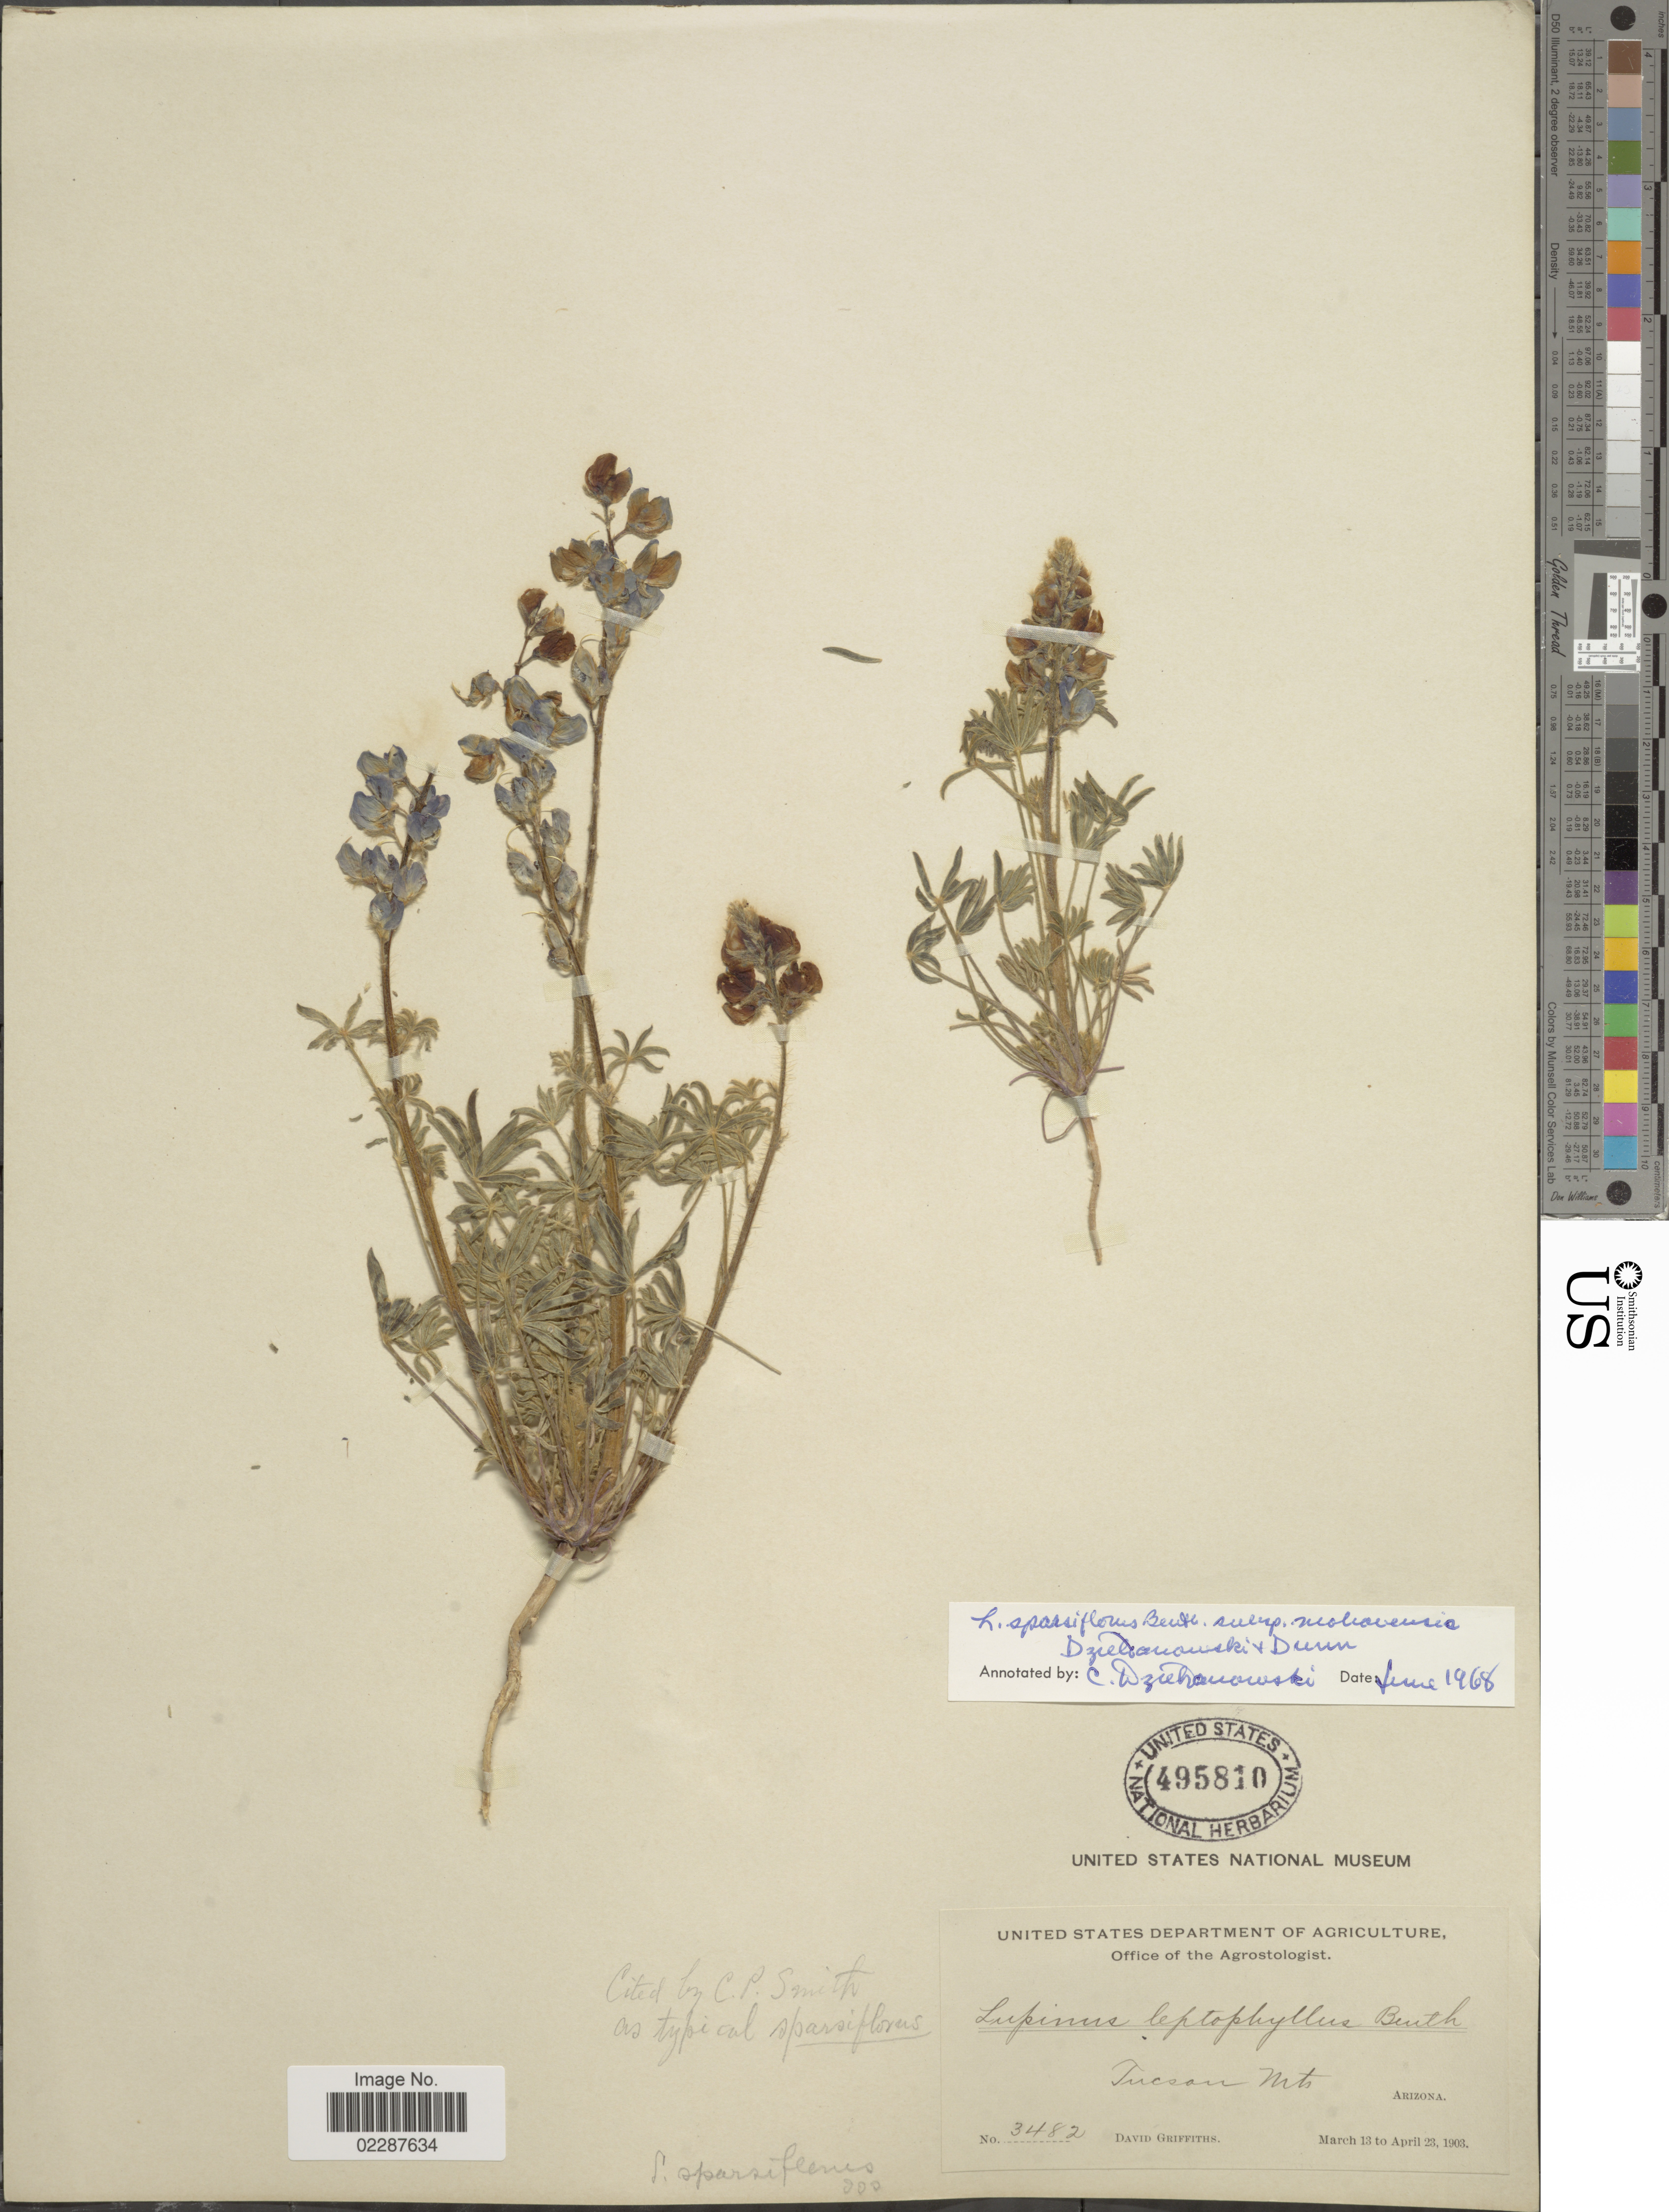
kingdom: Plantae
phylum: Tracheophyta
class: Magnoliopsida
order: Fabales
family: Fabaceae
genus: Lupinus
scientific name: Lupinus sparsiflorus subsp. mohavensis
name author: Dziekanowski & D.B. Dunn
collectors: D. Griffiths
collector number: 3482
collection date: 1903-03-13/1903-04-23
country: United States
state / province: Arizona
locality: Tucson Mts.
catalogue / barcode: US 495810